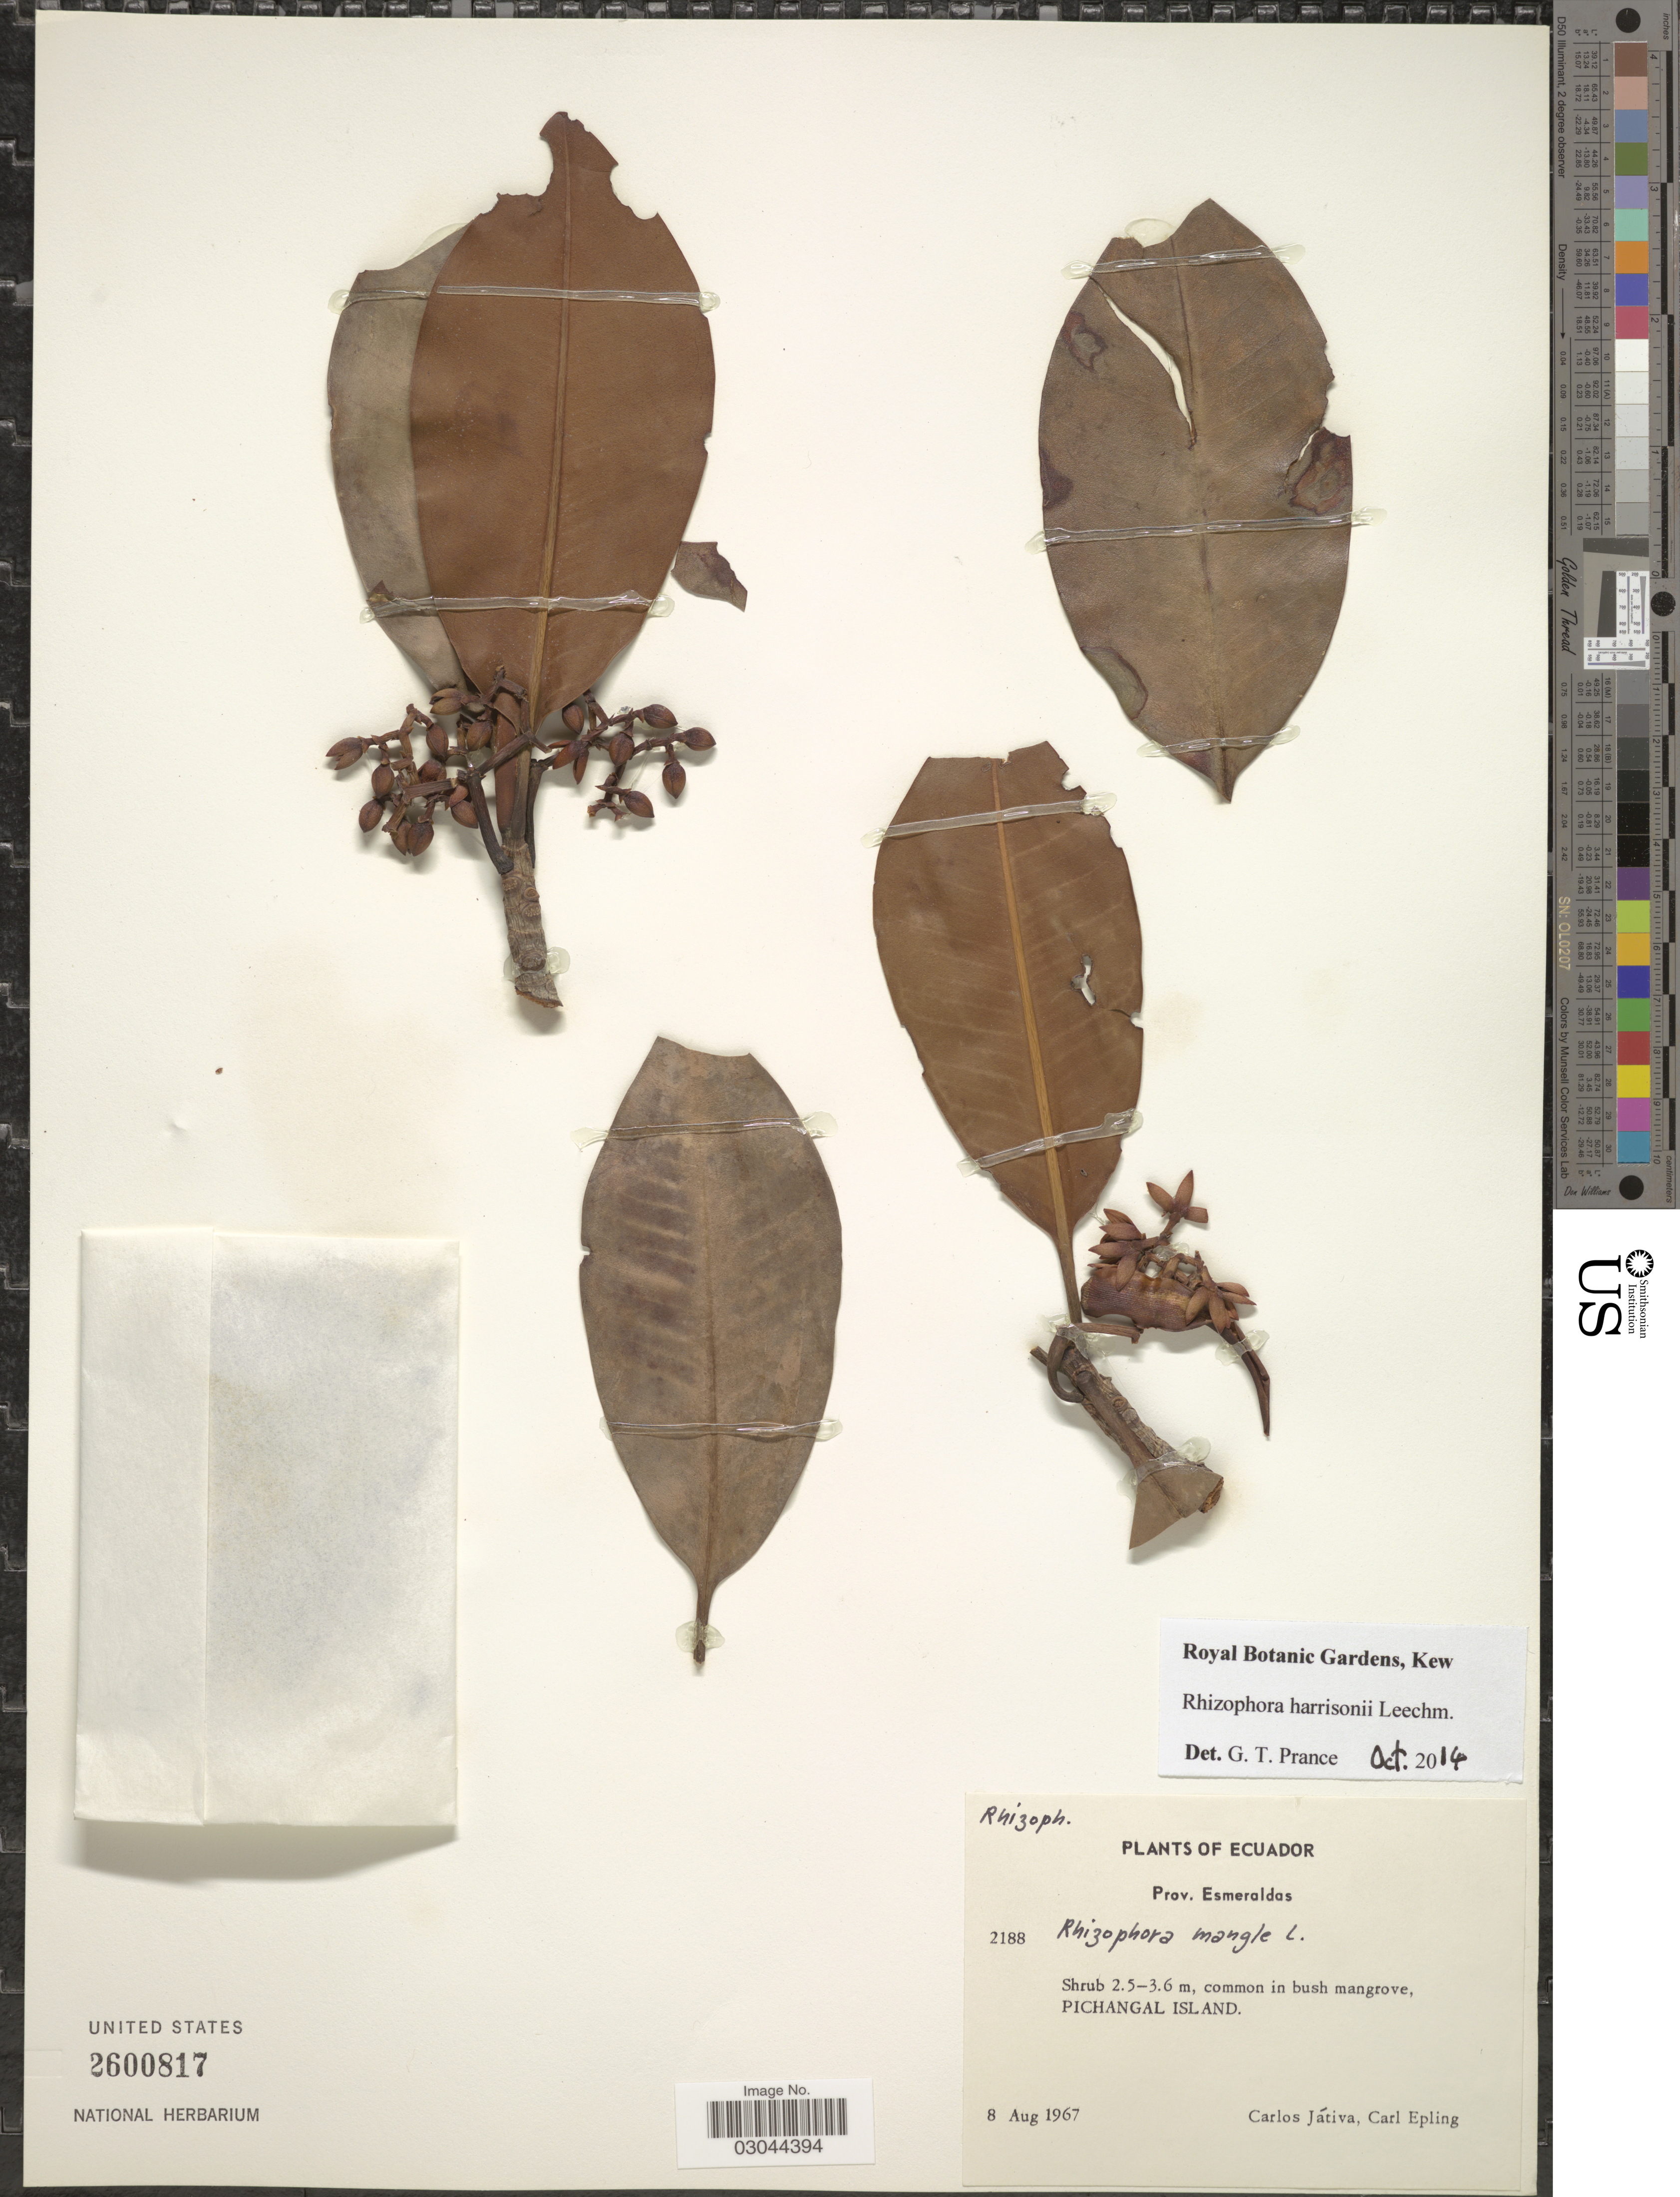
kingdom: Plantae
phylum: Tracheophyta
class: Magnoliopsida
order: Malpighiales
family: Rhizophoraceae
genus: Rhizophora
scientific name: Rhizophora harrisonii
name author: Leechm.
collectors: C. D. Játiva & C. C. Epling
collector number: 2188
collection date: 1967-08-08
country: Ecuador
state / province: Esmeraldas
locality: Prov. Esmeraldas. Pichangal Island.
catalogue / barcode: US 2600817